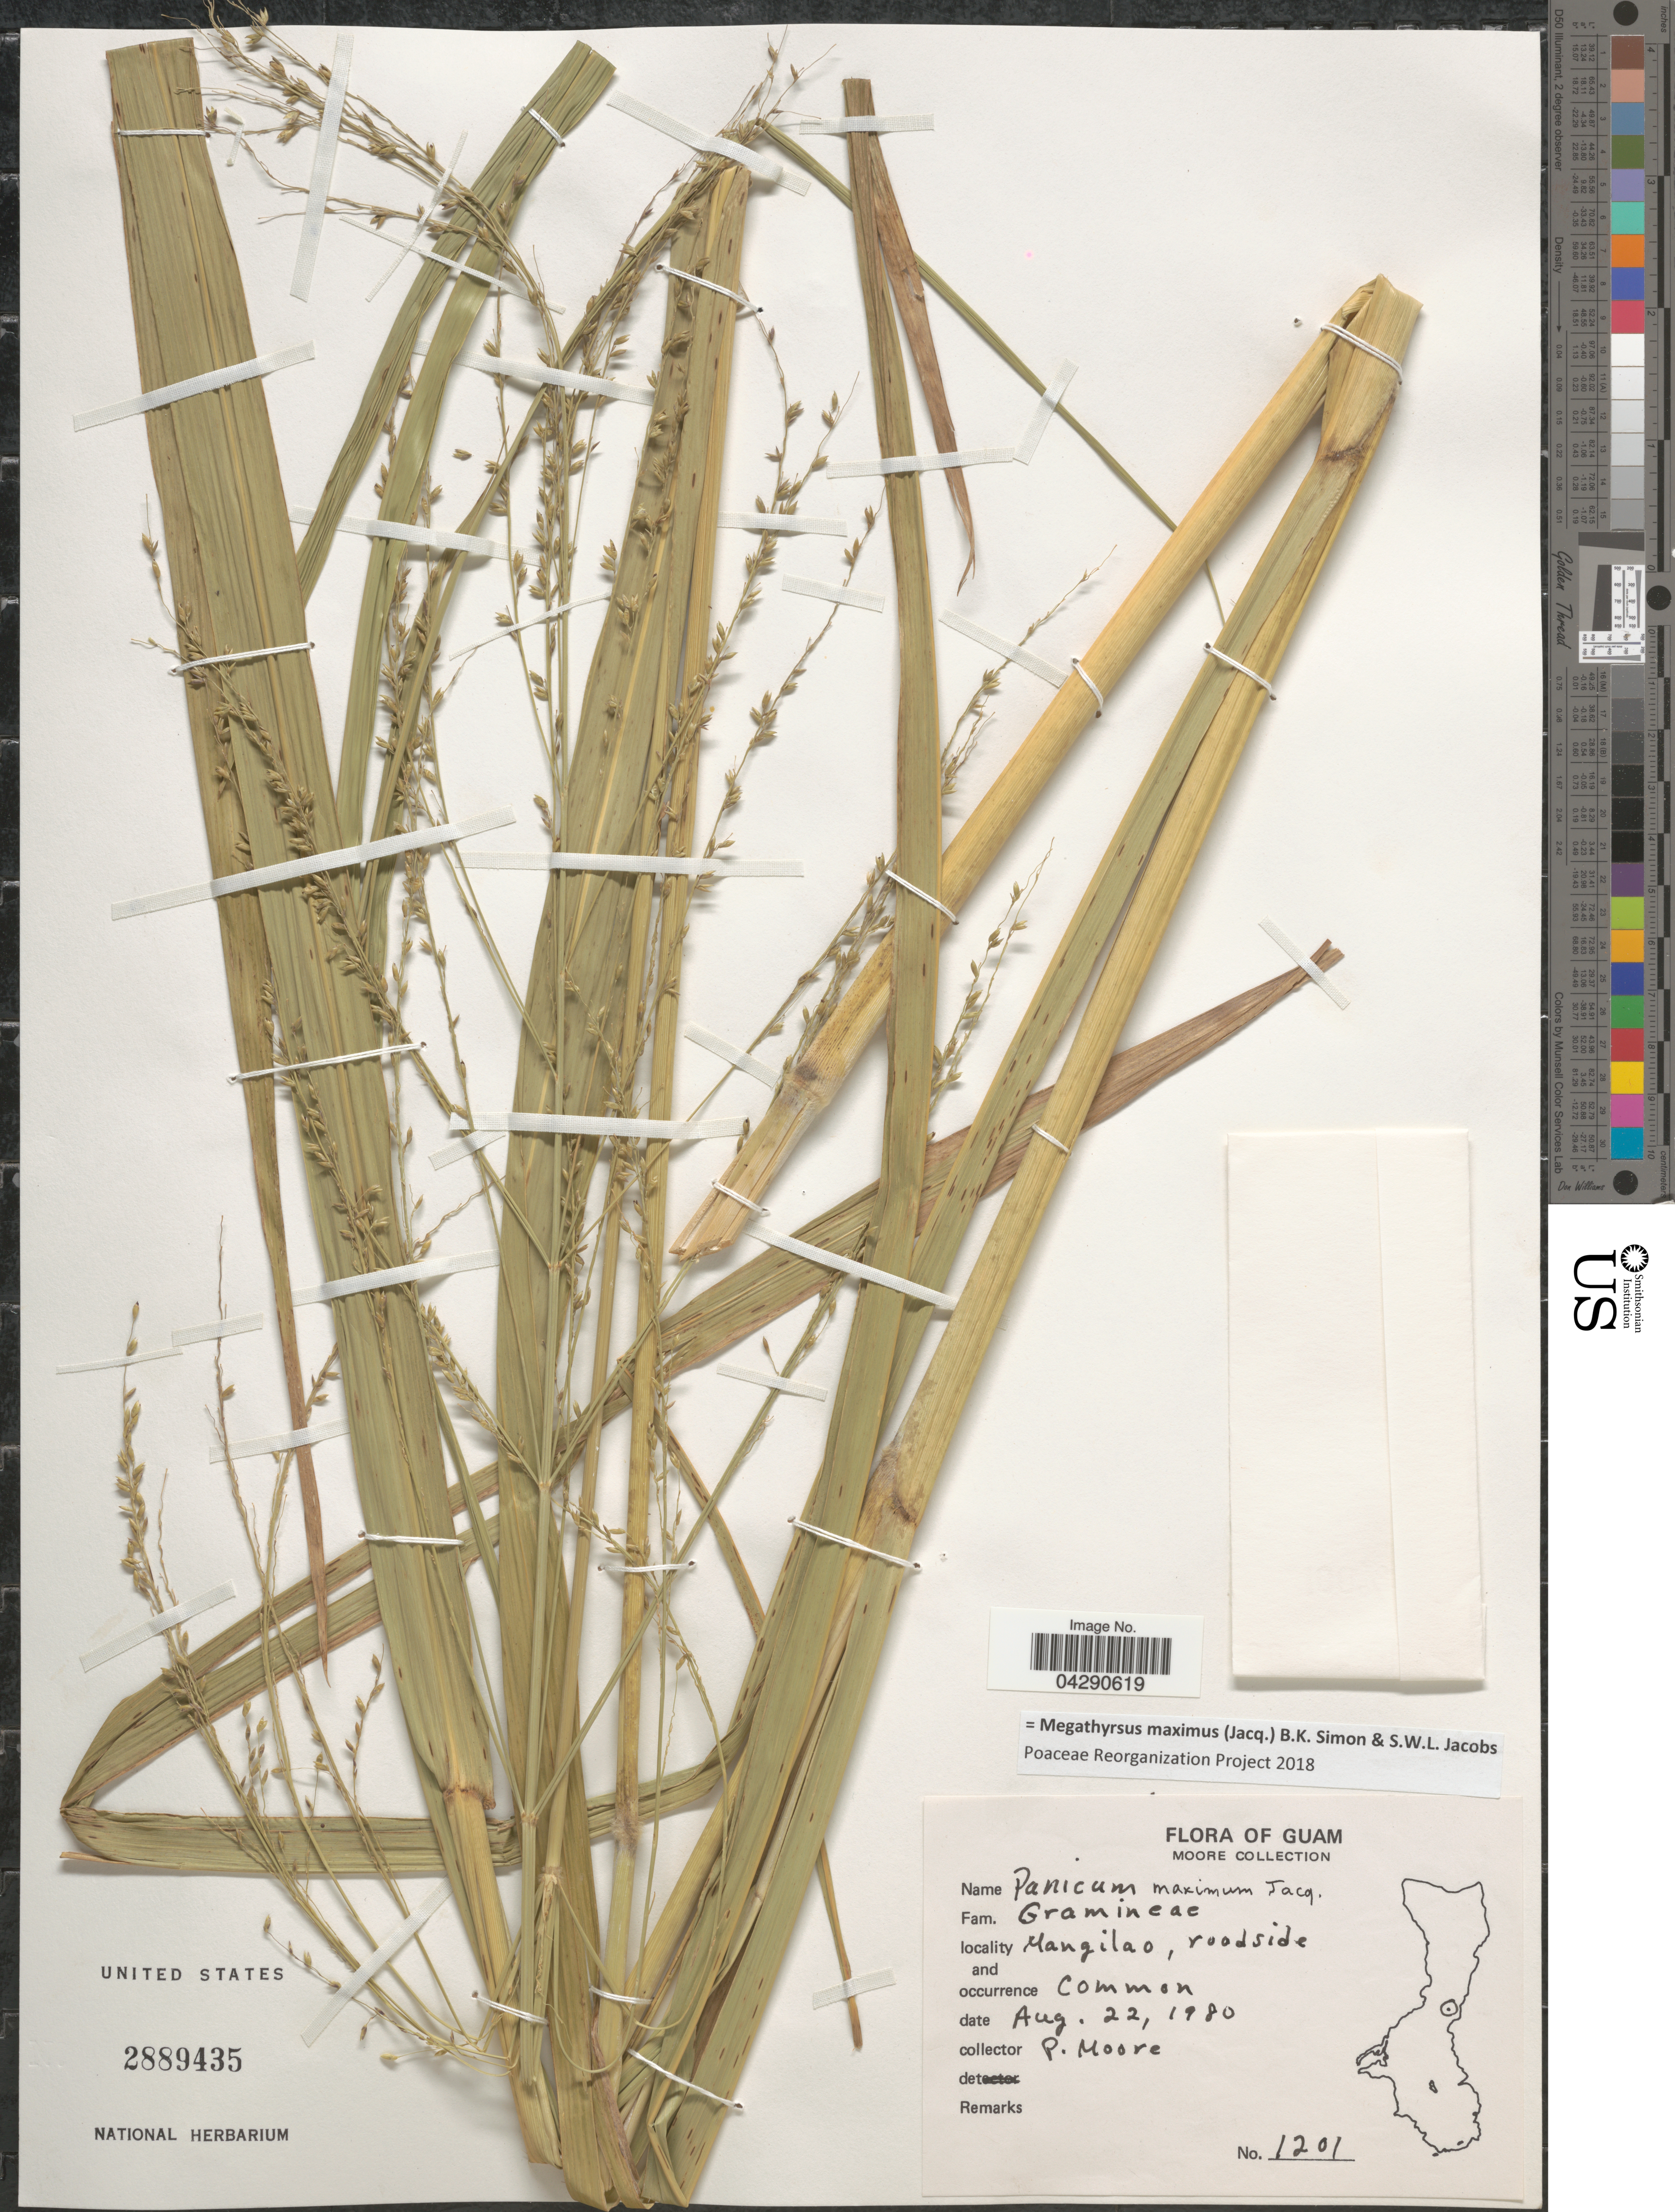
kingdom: Plantae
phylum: Tracheophyta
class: Liliopsida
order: Poales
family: Poaceae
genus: Megathyrsus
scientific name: Megathyrsus maximus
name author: (Jacq.) B.K. Simon & S.W.L. Jacobs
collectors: P. Moore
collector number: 1201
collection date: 1980-08-22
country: Guam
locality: Mangilao, roadside.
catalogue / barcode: US 2889435